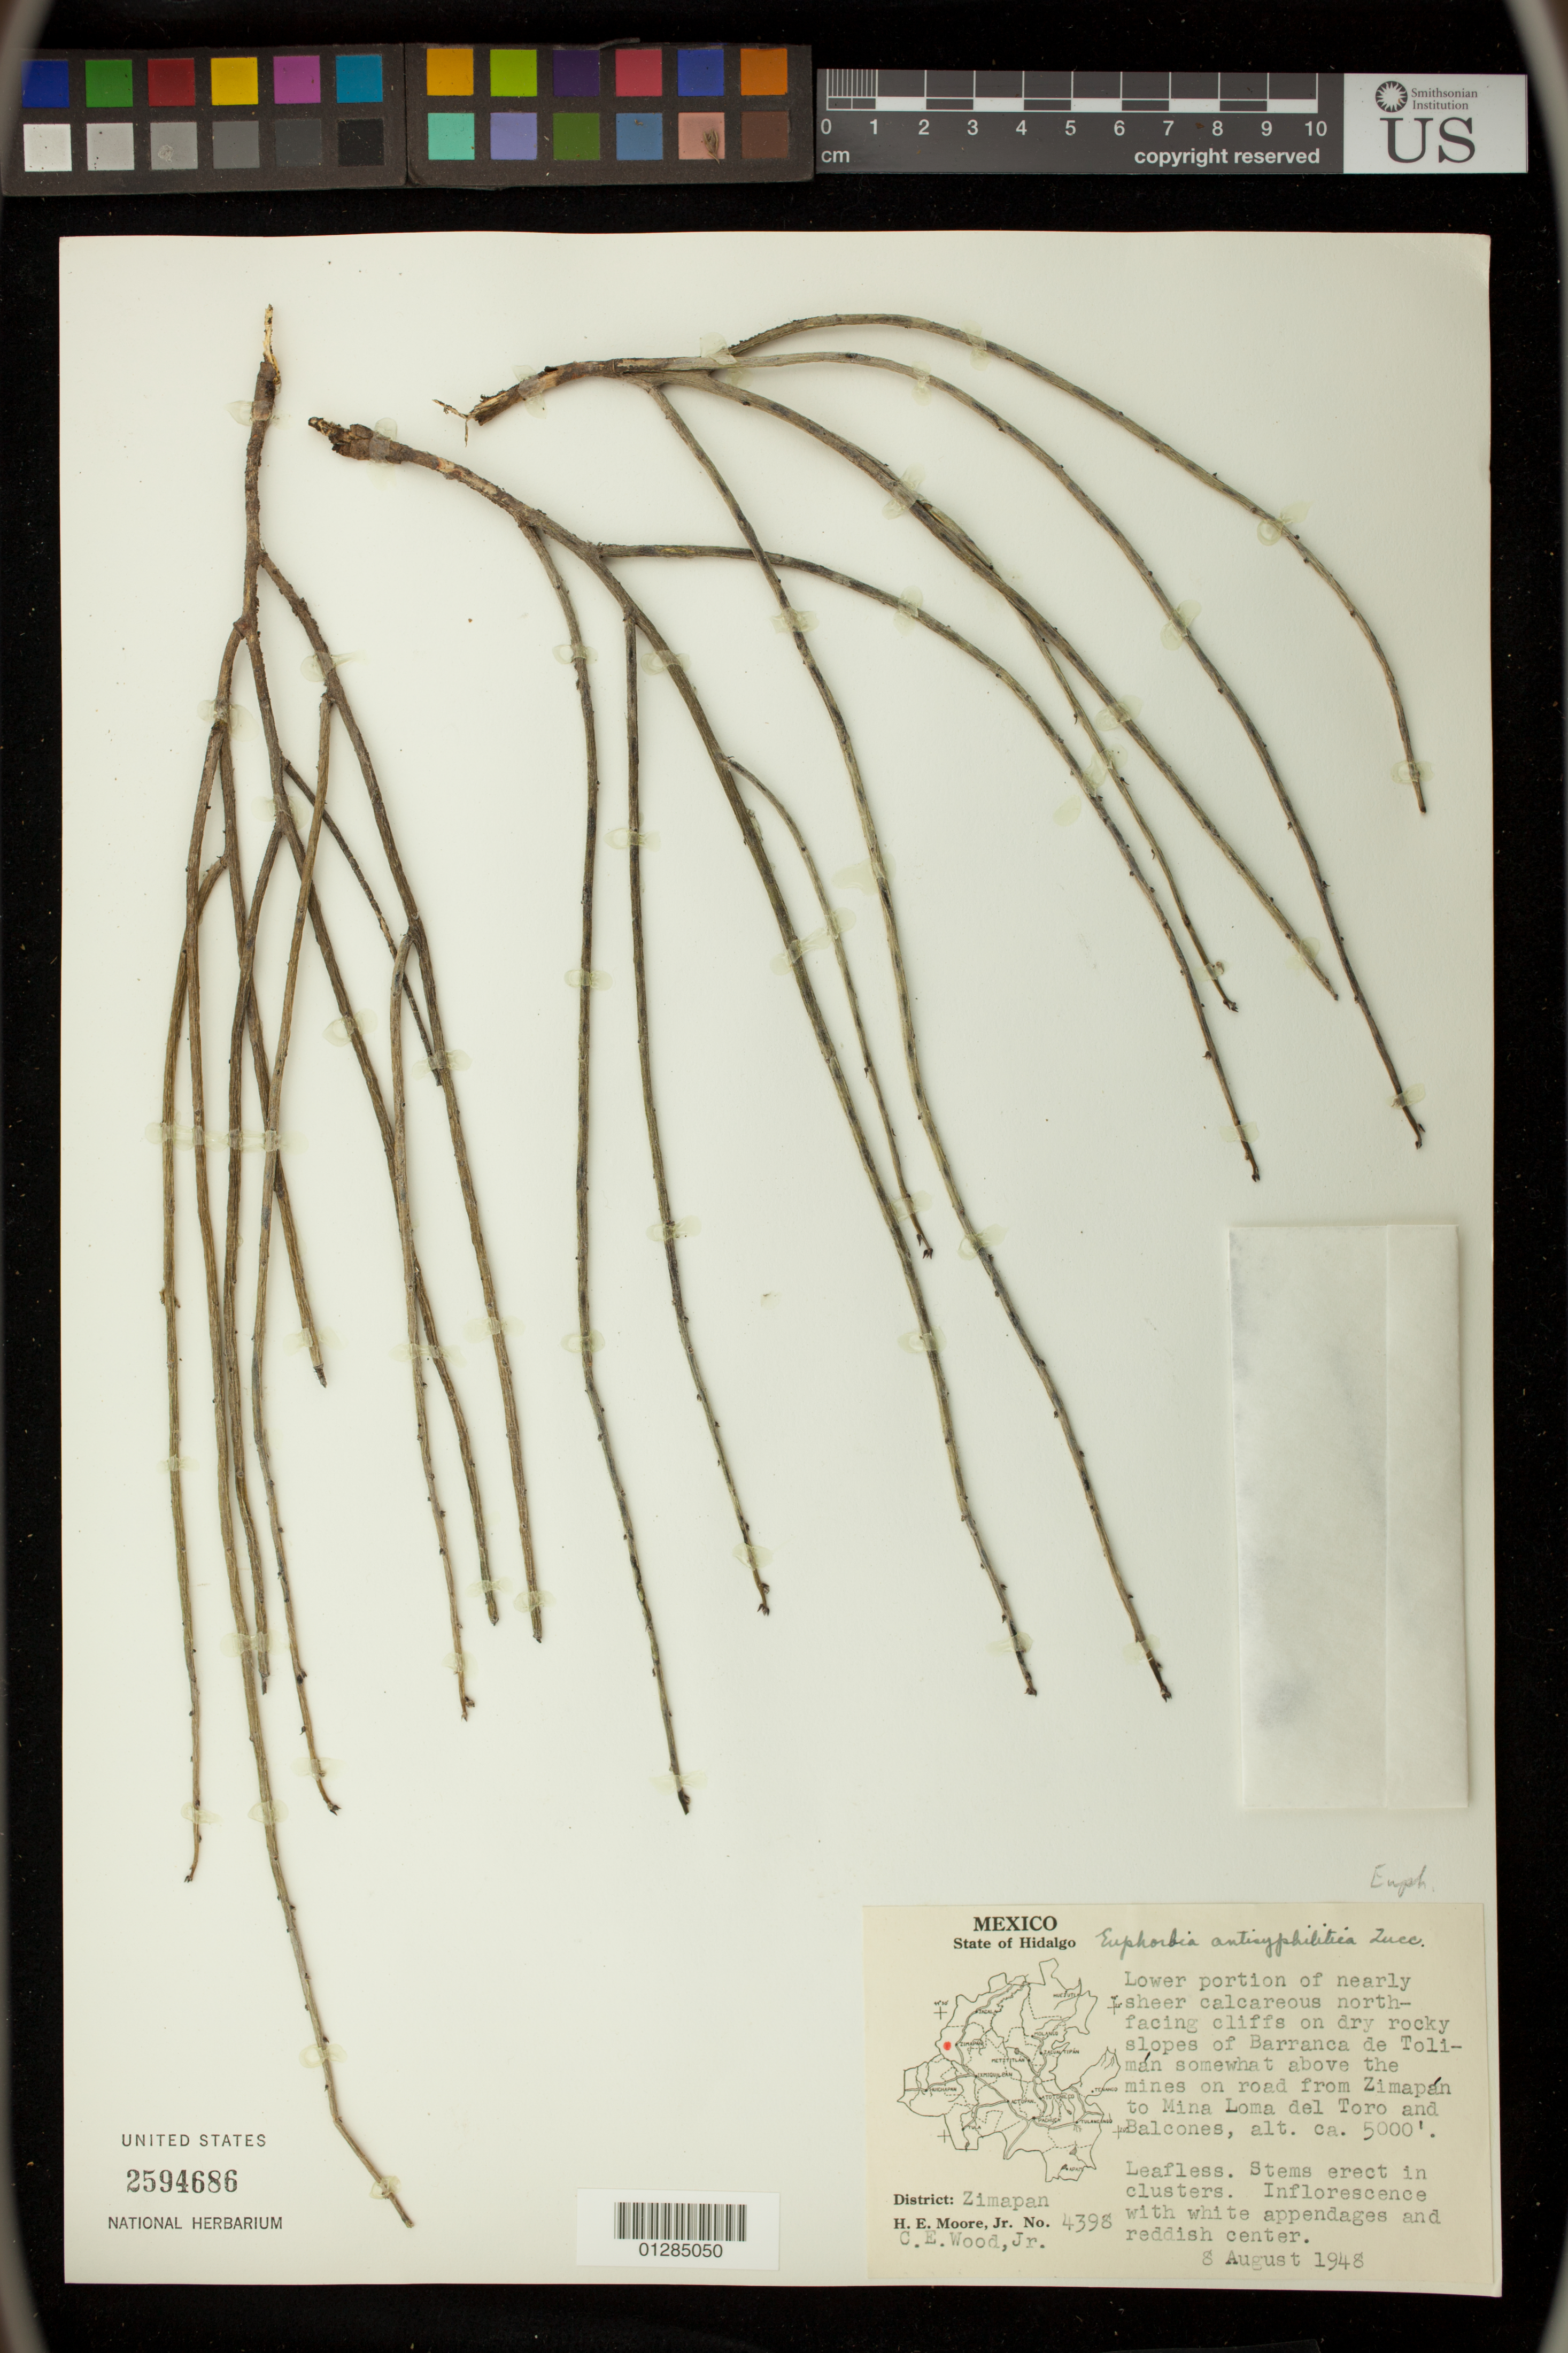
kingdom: Plantae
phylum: Tracheophyta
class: Magnoliopsida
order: Malpighiales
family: Euphorbiaceae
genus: Euphorbia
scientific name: Euphorbia antisyphilitica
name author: Zucc.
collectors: H. E. Moore & C. Wood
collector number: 4398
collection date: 1948-08-08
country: Mexico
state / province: Hidalgo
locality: Zimapan. Lower portion of north-facing cliffs on slopes of Barranca de Toliman somewhat above the mines on road from Zimpan to Mina Loma del Toro and Balcones.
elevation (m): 1524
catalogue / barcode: US 2594686